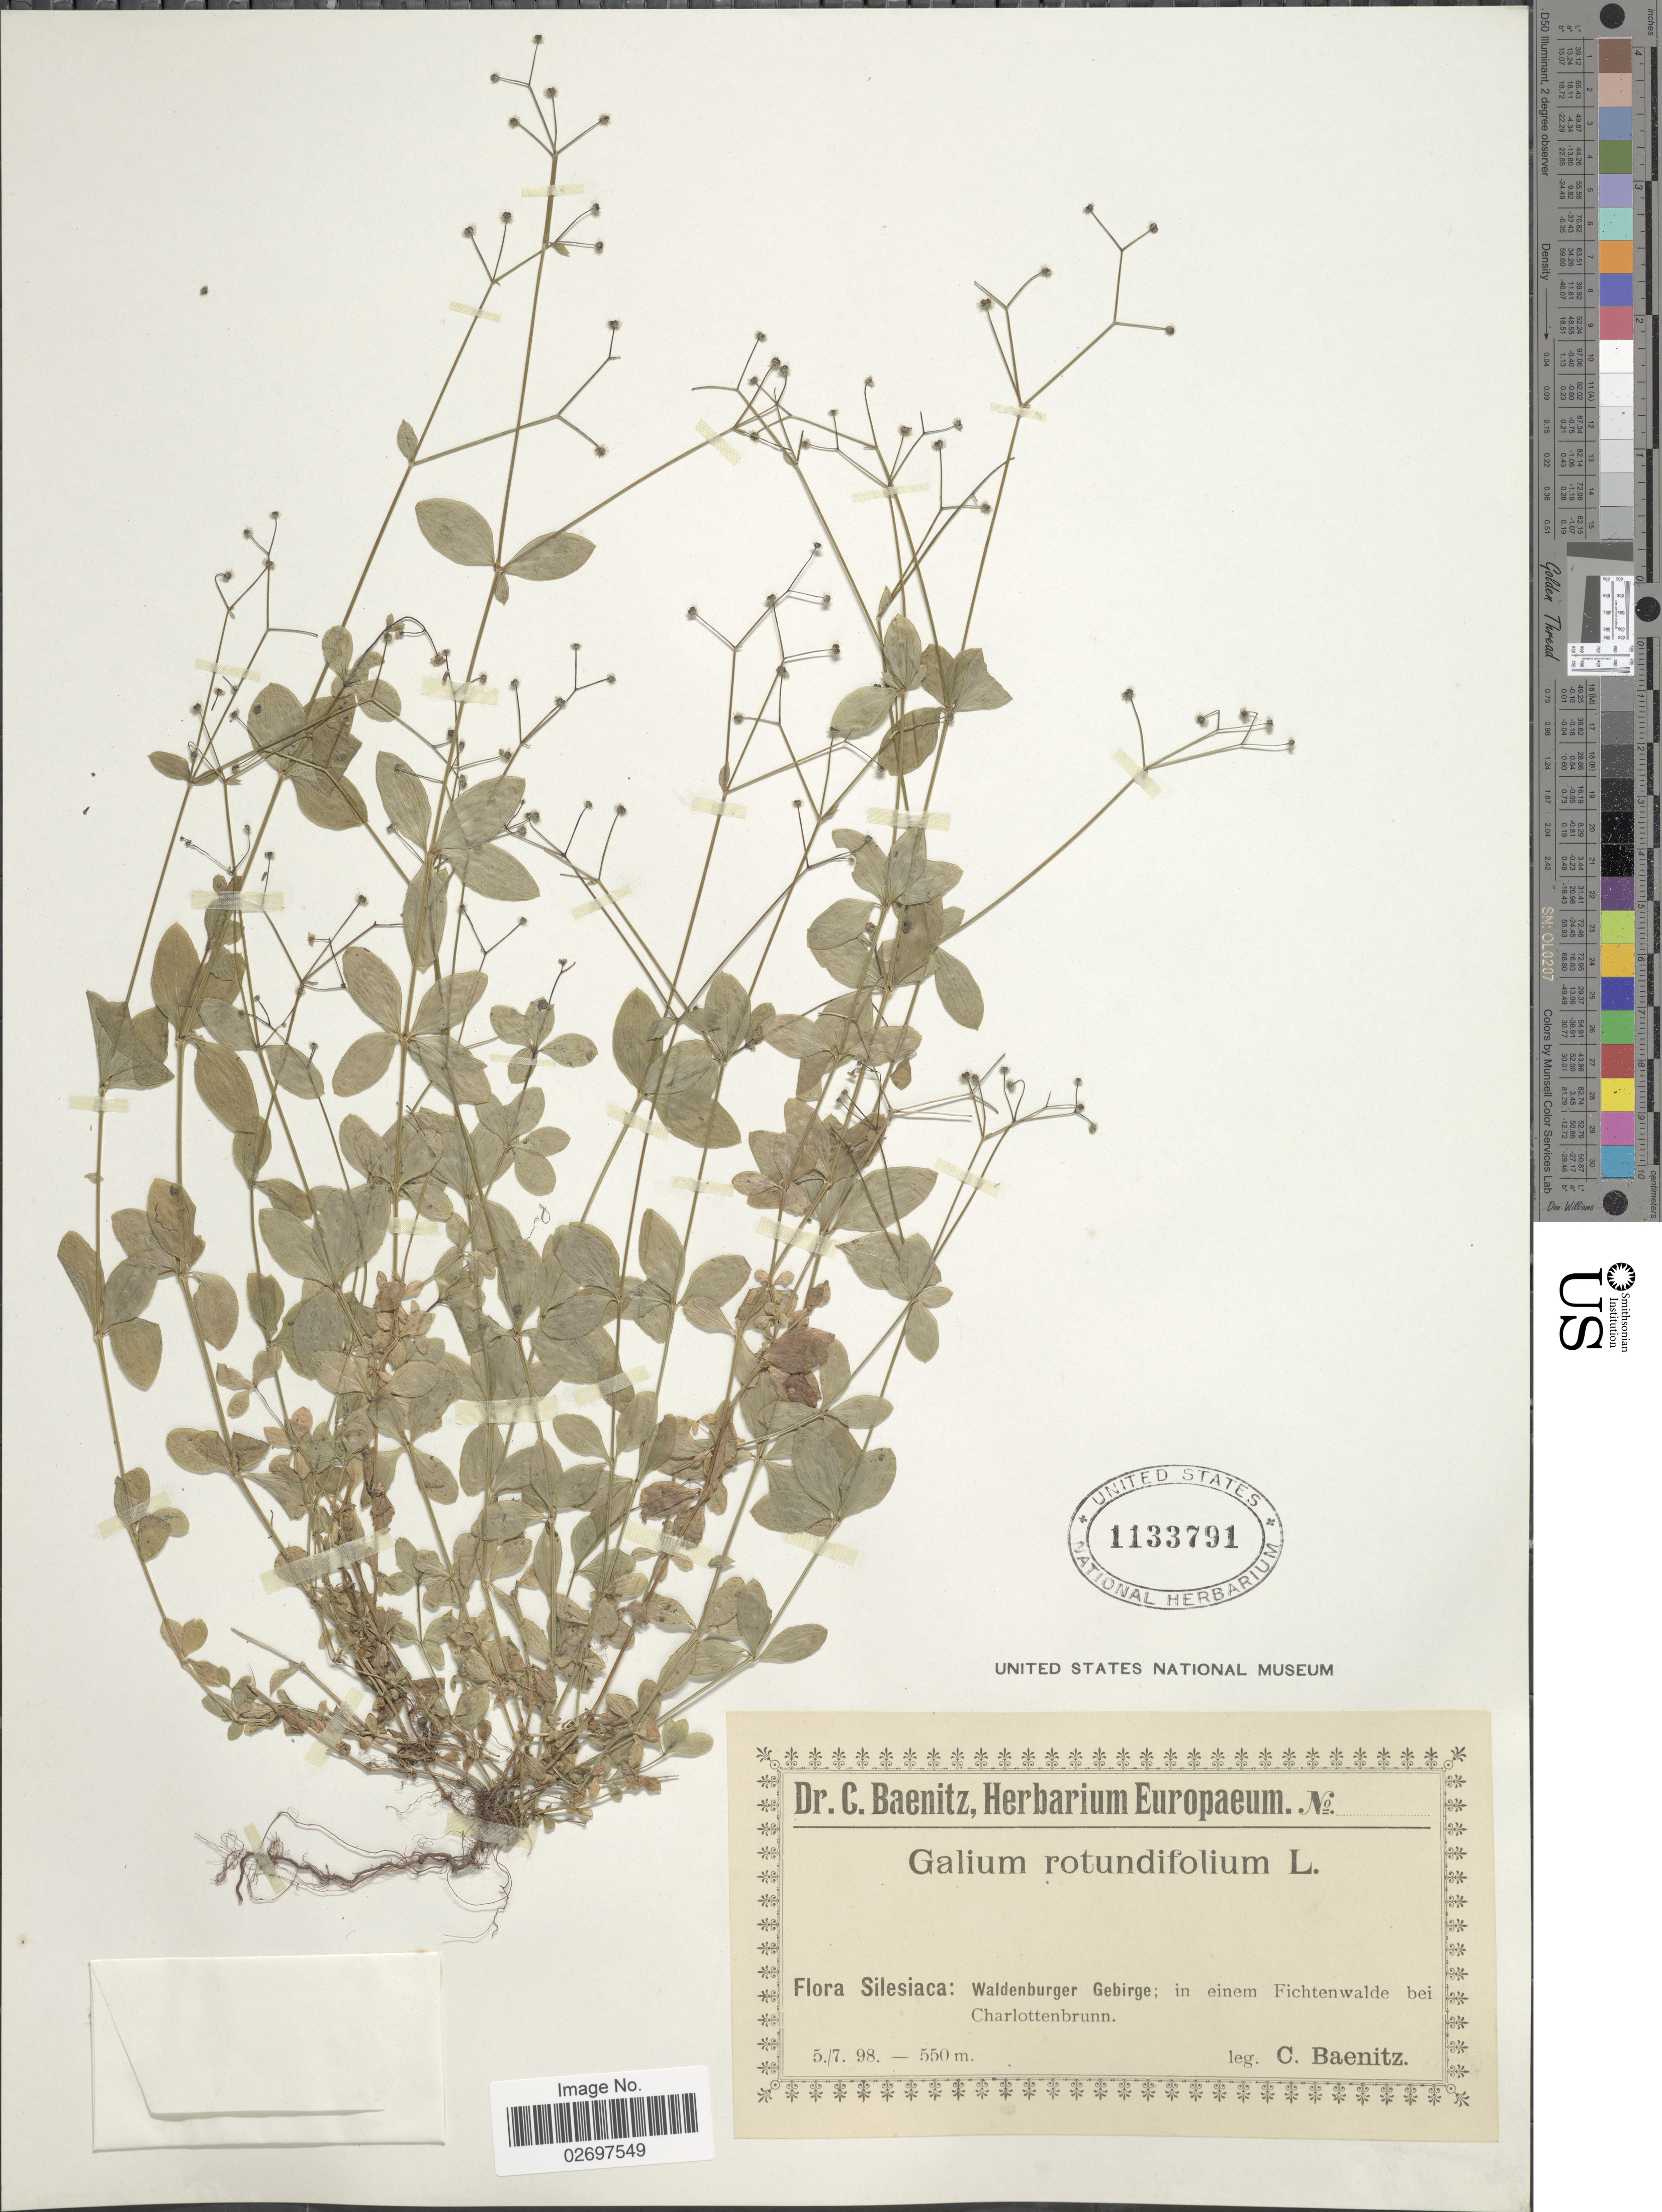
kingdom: Plantae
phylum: Tracheophyta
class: Magnoliopsida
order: Gentianales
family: Rubiaceae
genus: Galium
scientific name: Galium rotundifolium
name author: L.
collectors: C. G. Baenitz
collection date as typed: Transcribed d/m/y: 5/7/98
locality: Silesiaca: Waldenburger Gebirge; in einem Fichtenwalde bei Charlottenbrunn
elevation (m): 550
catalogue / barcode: US 1133791